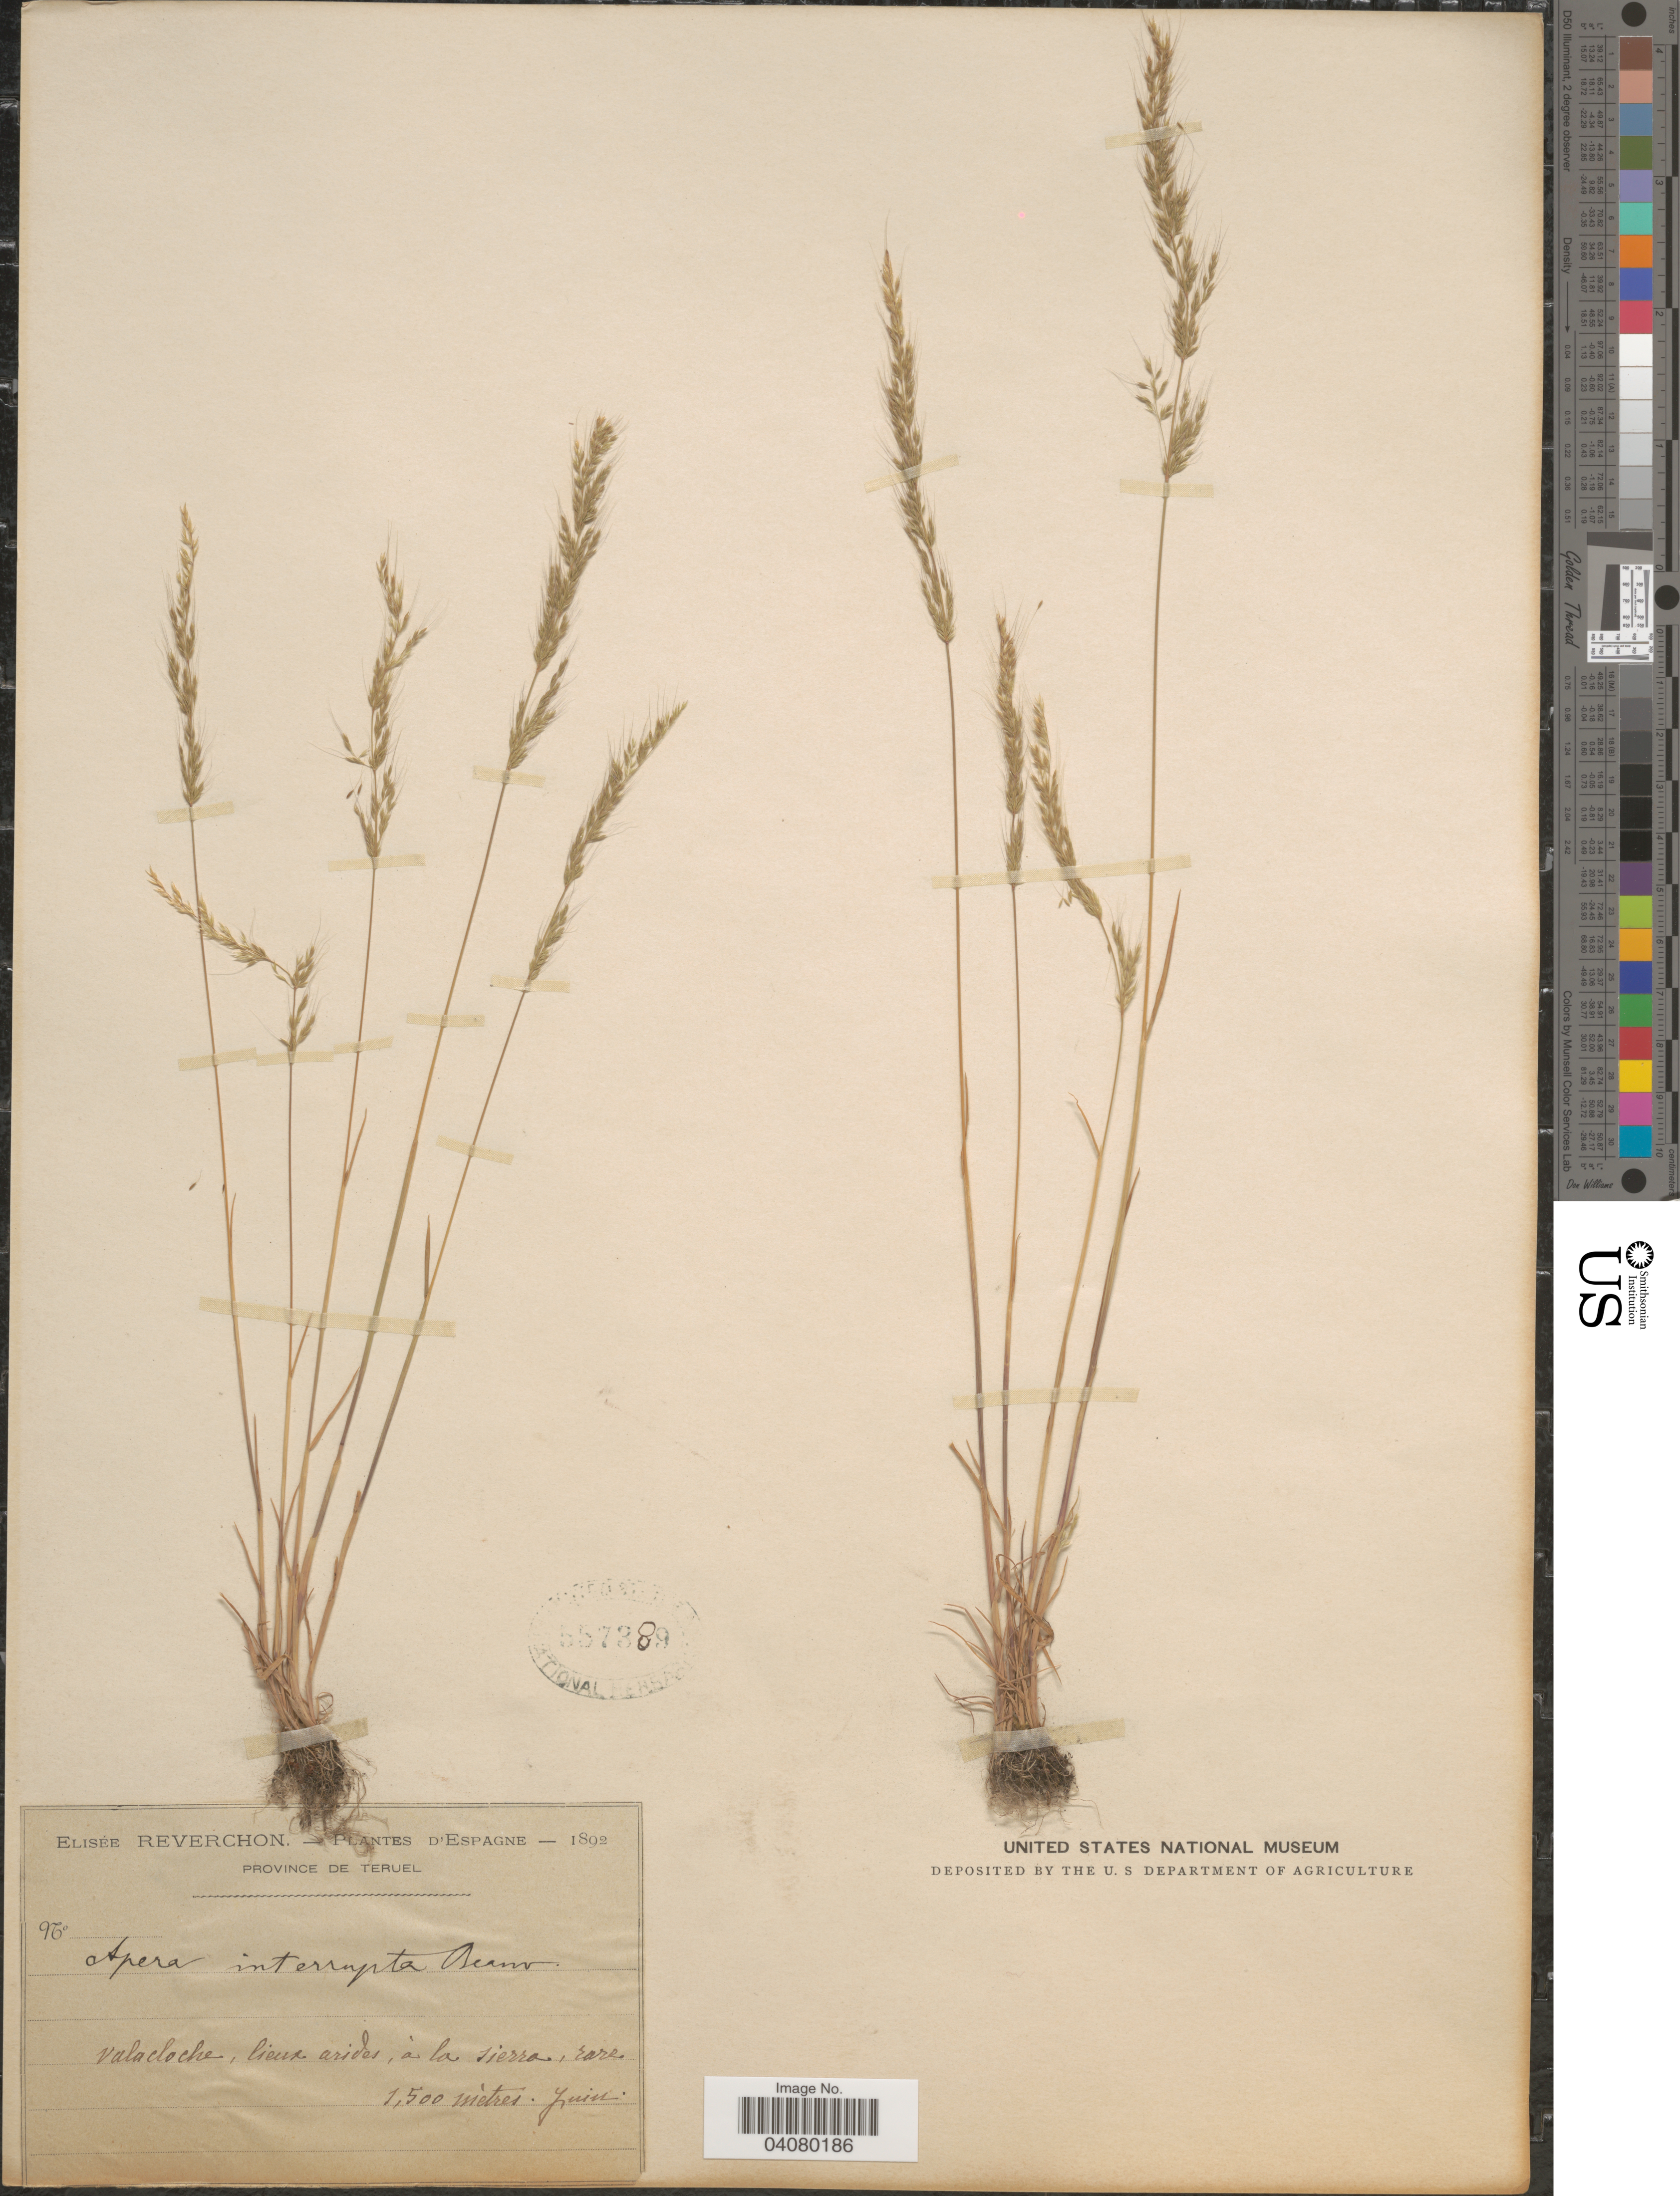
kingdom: Plantae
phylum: Tracheophyta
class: Liliopsida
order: Poales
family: Poaceae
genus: Apera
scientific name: Apera interrupta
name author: (L.) P. Beauv.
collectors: E. Reverchon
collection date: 1892-06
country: Spain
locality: D'Espagne. Province de Teruel. Valacloche, lieux arides, à la sierra, rare.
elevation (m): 1500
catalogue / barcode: US 557389